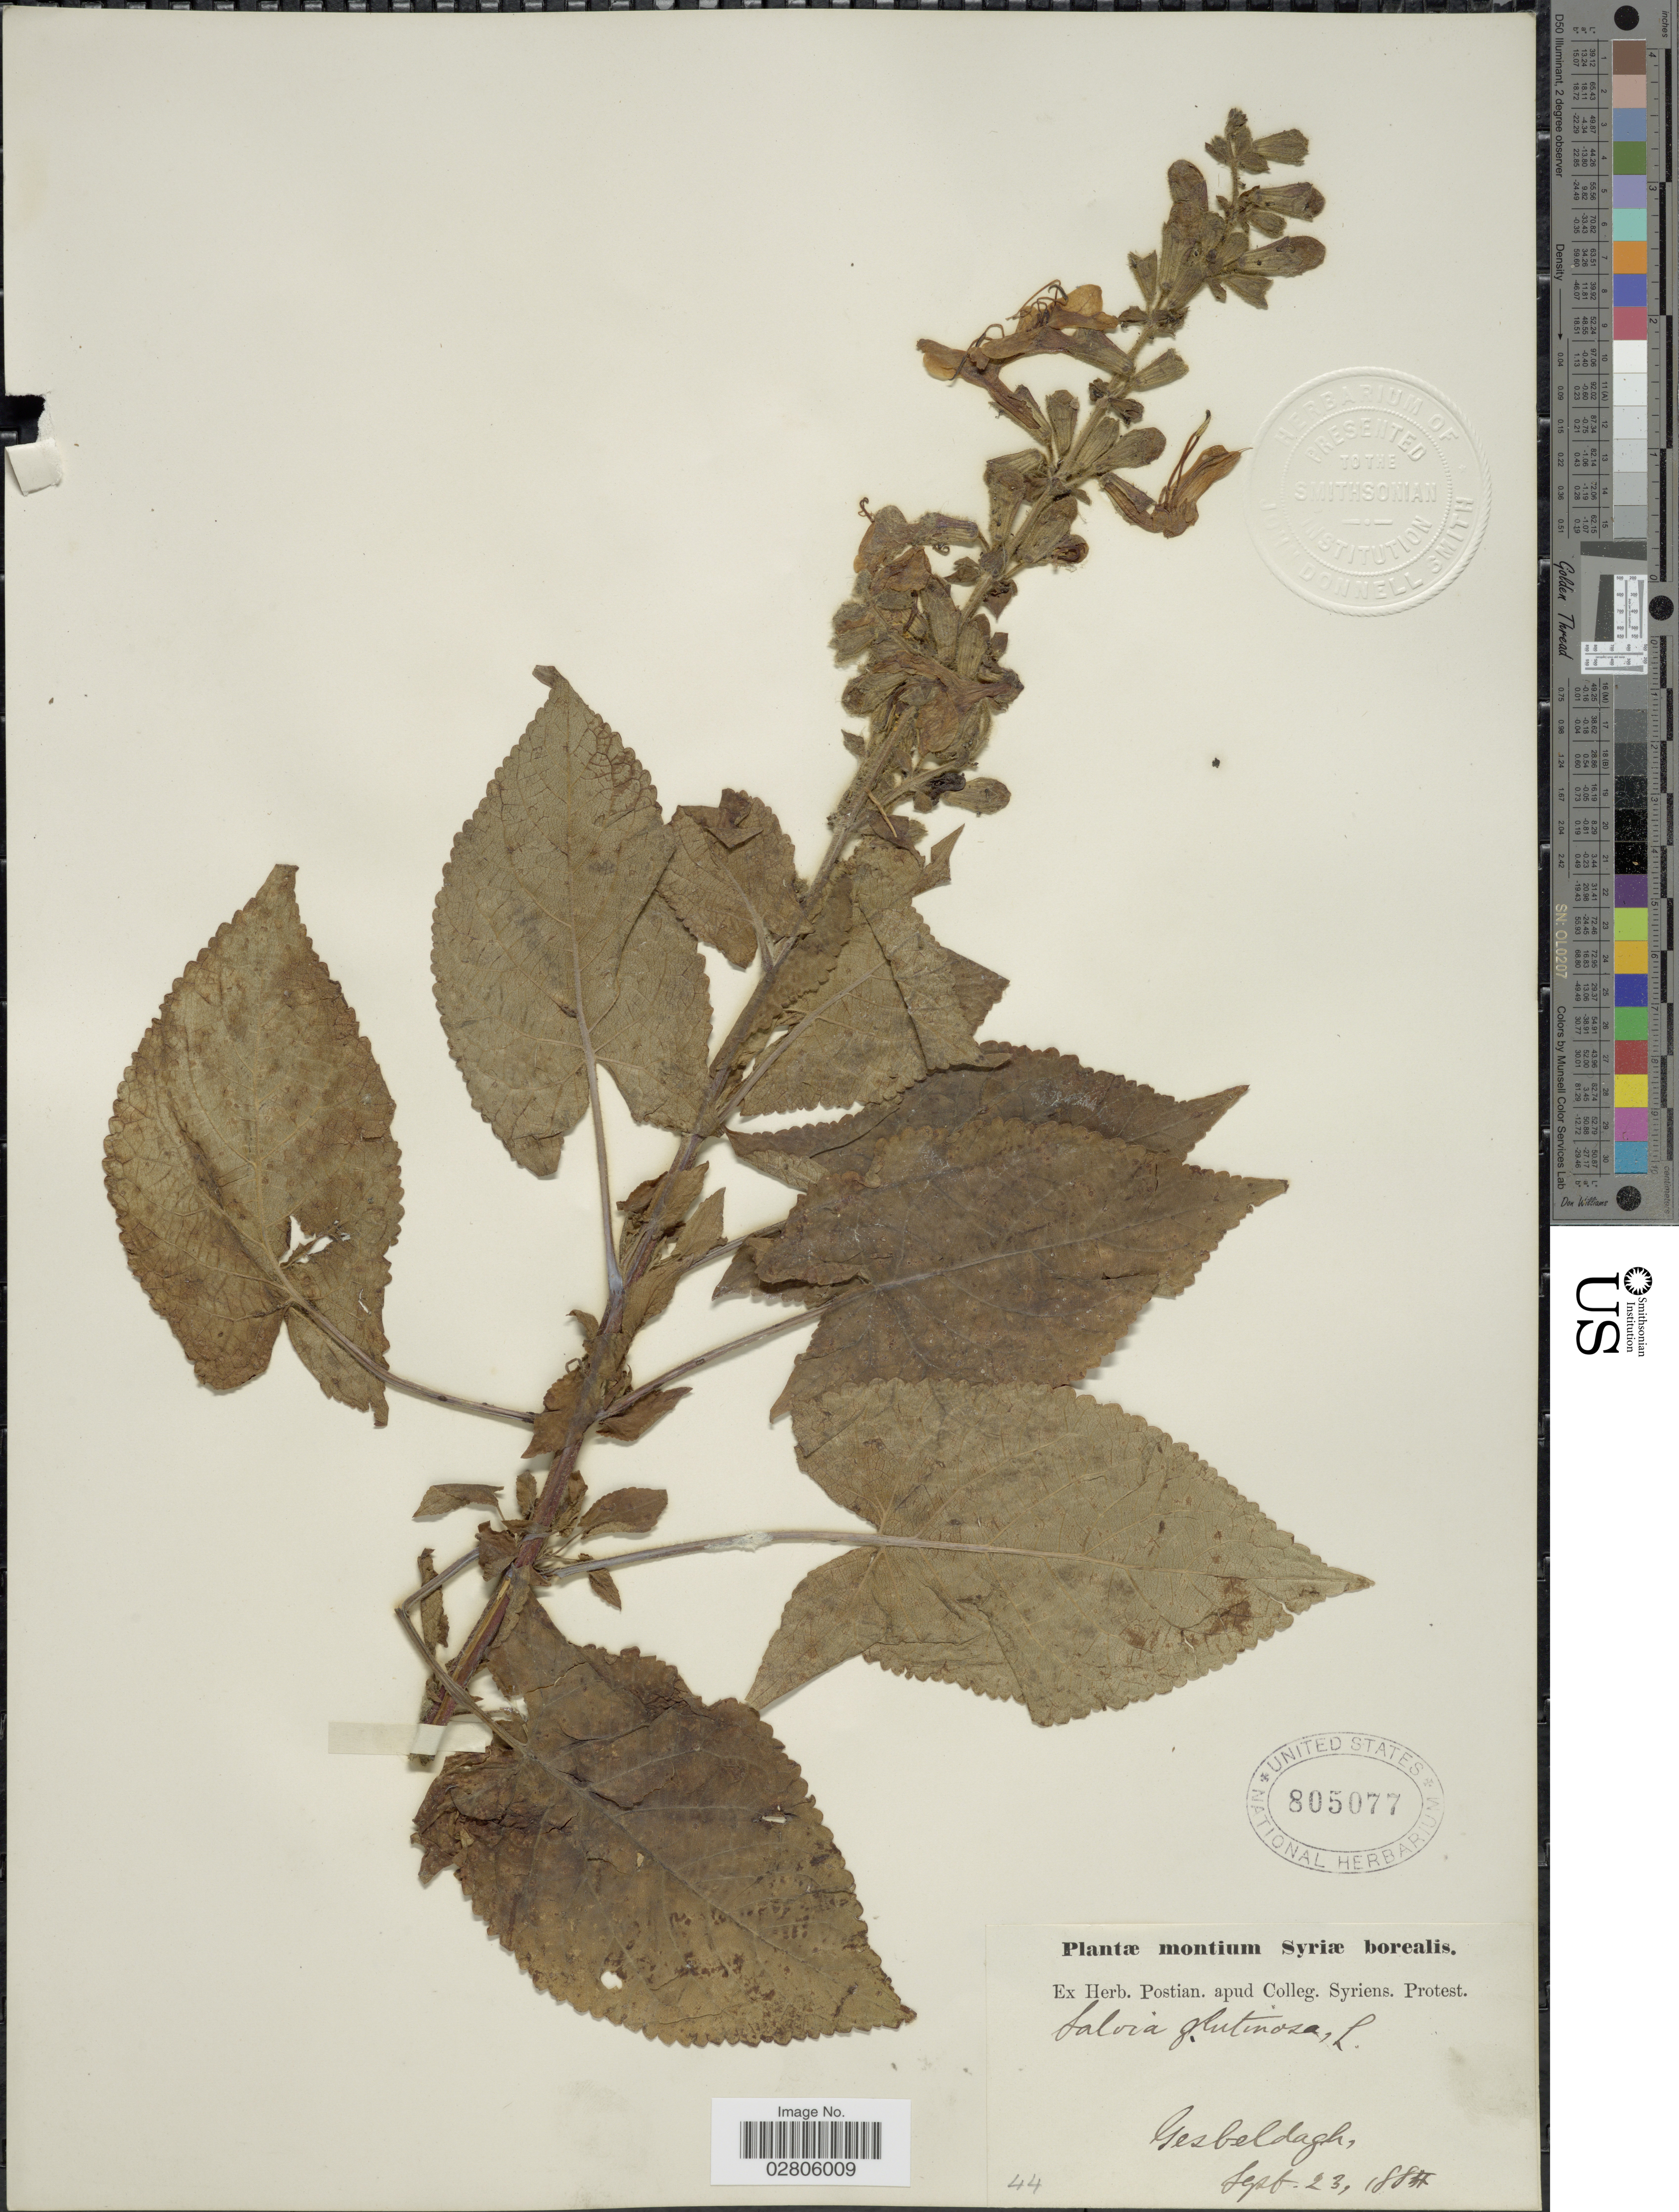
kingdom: Plantae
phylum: Tracheophyta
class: Magnoliopsida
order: Lamiales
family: Lamiaceae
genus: Salvia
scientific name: Salvia glutinosa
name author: L.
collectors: ex herb. Postian. apud Colleg. Syriens. Protest. USE "Fannie P. A. Shepard" (10308853) AS PRIMARY COLLECTOR INSTEAD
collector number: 44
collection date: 1884-09-23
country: Syria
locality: Montium Syriæ borealis, Gesbeldagh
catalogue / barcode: US 805077